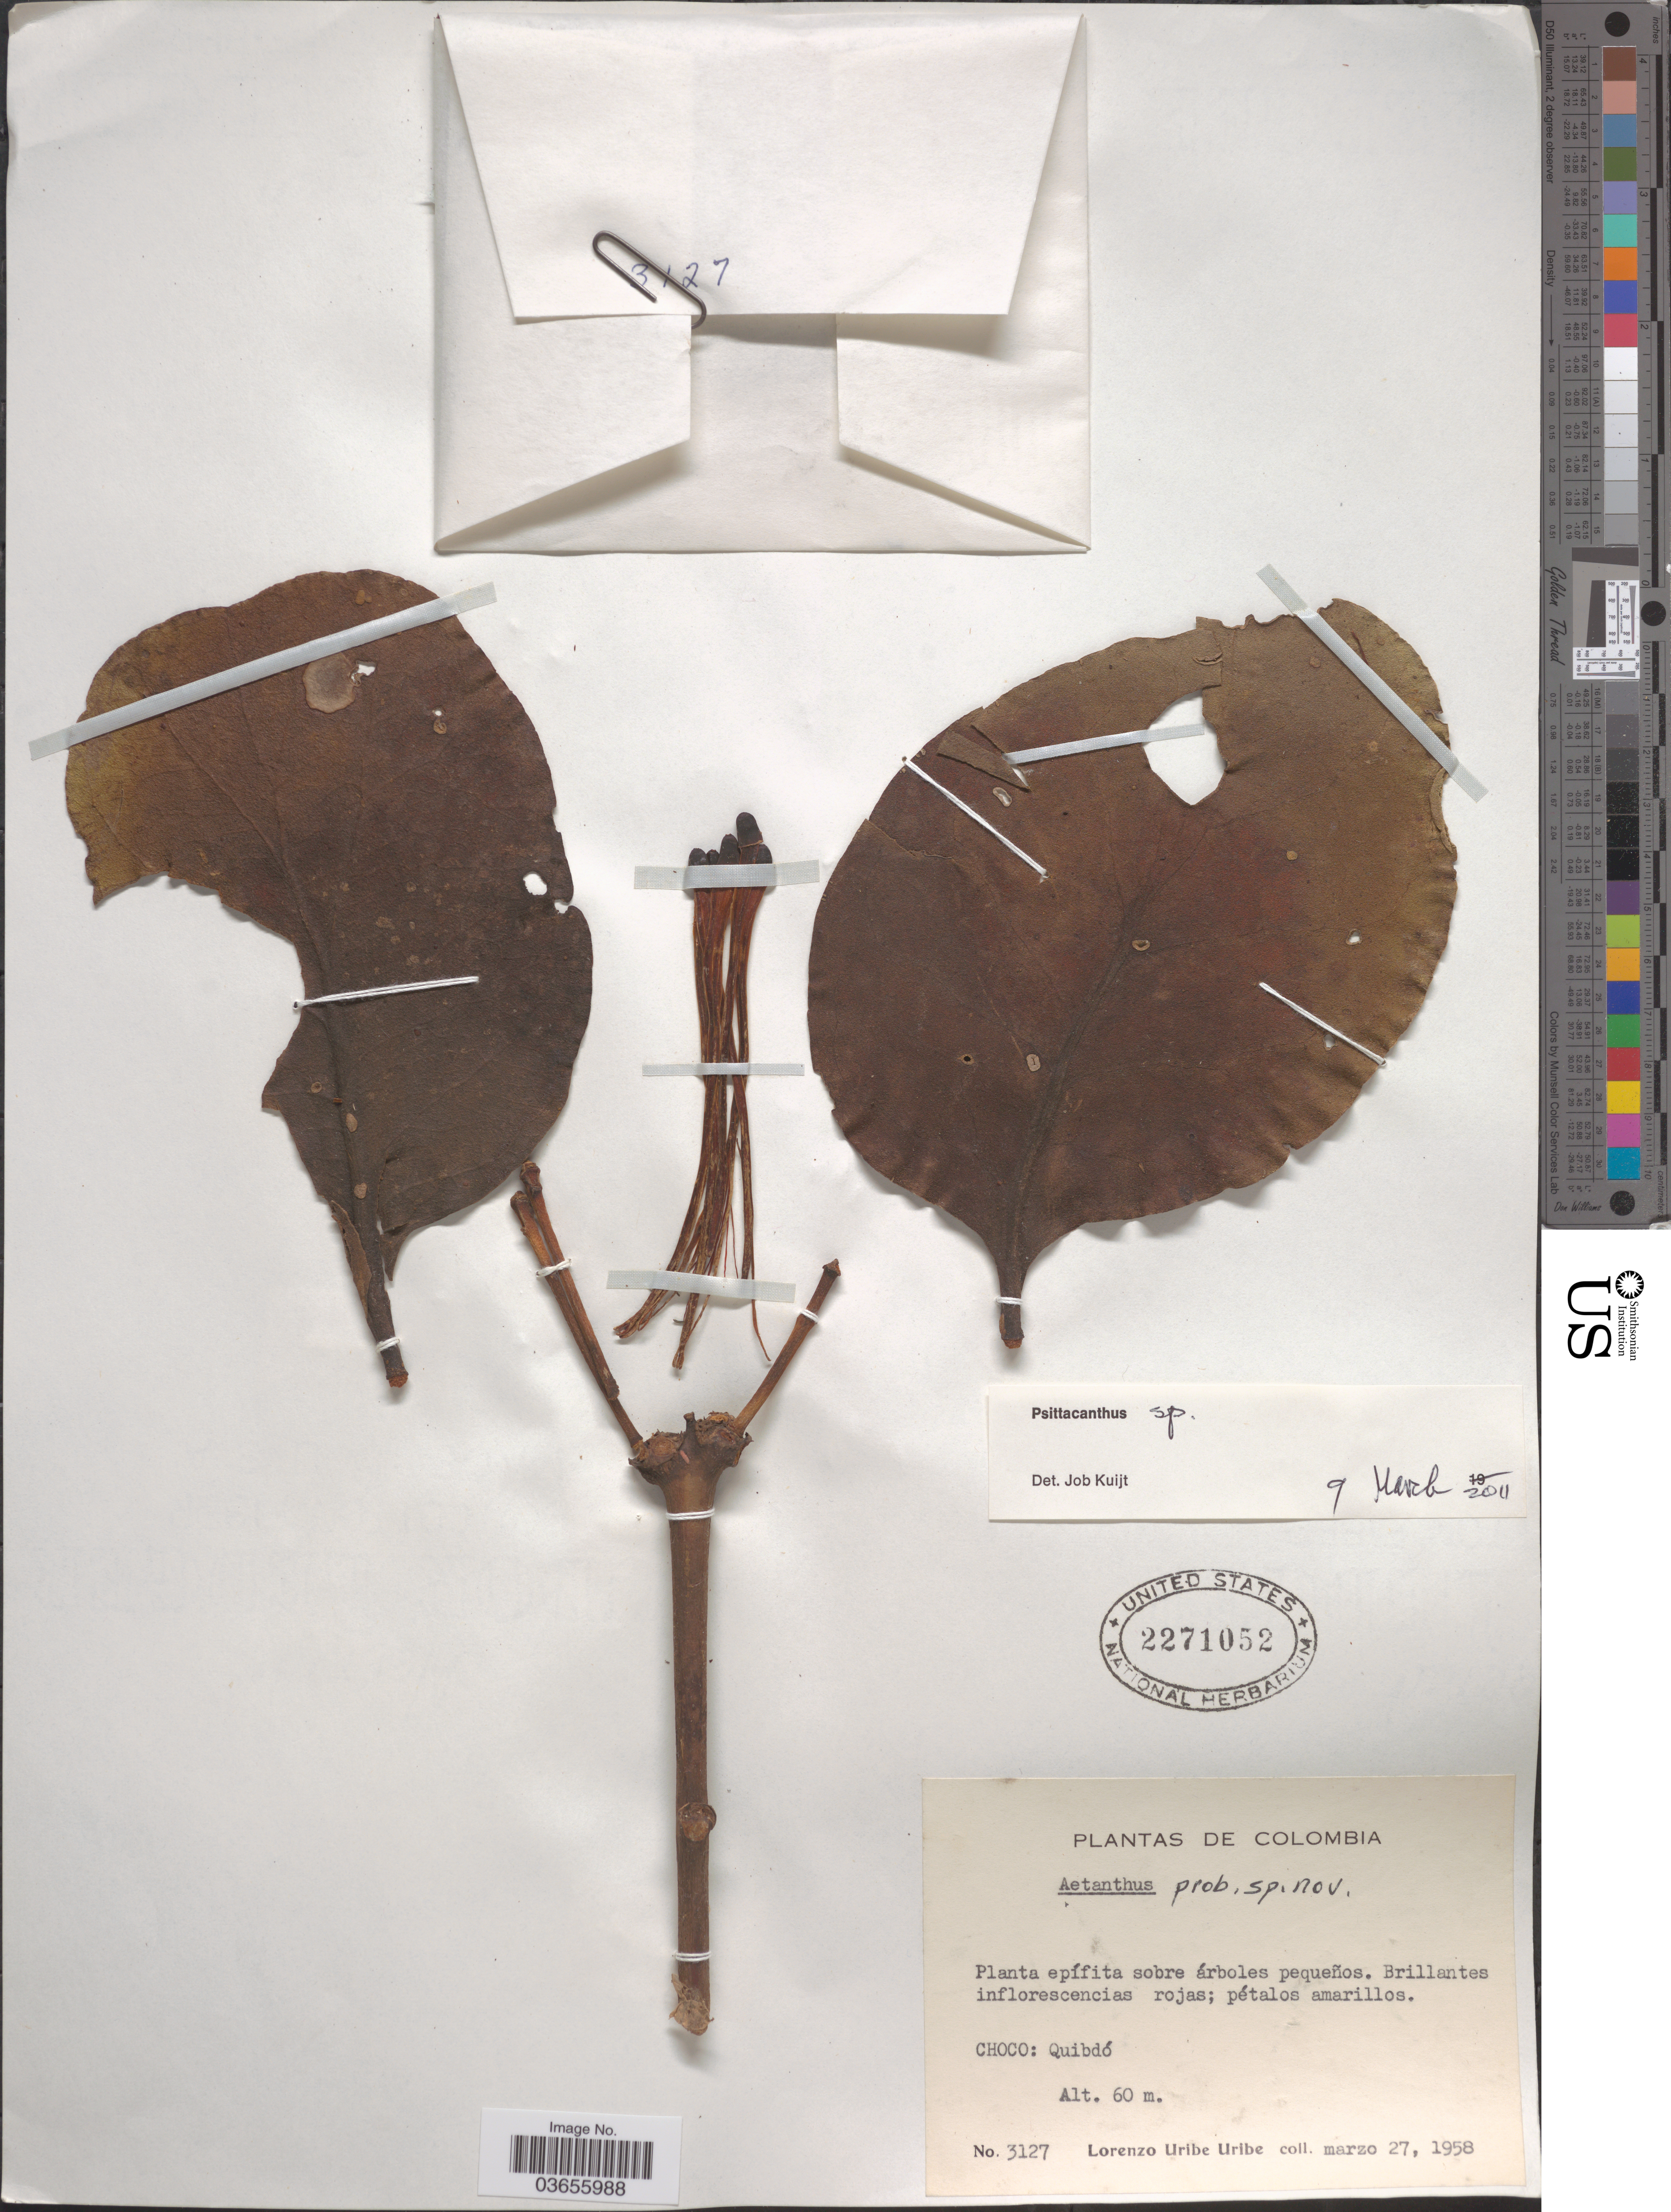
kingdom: Plantae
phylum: Tracheophyta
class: Magnoliopsida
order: Santalales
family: Loranthaceae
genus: Psittacanthus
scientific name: Psittacanthus sp.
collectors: L. Uribe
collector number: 3127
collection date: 1958-03-27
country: Colombia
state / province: Chocó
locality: Quibdó.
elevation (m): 60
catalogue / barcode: US 2271052